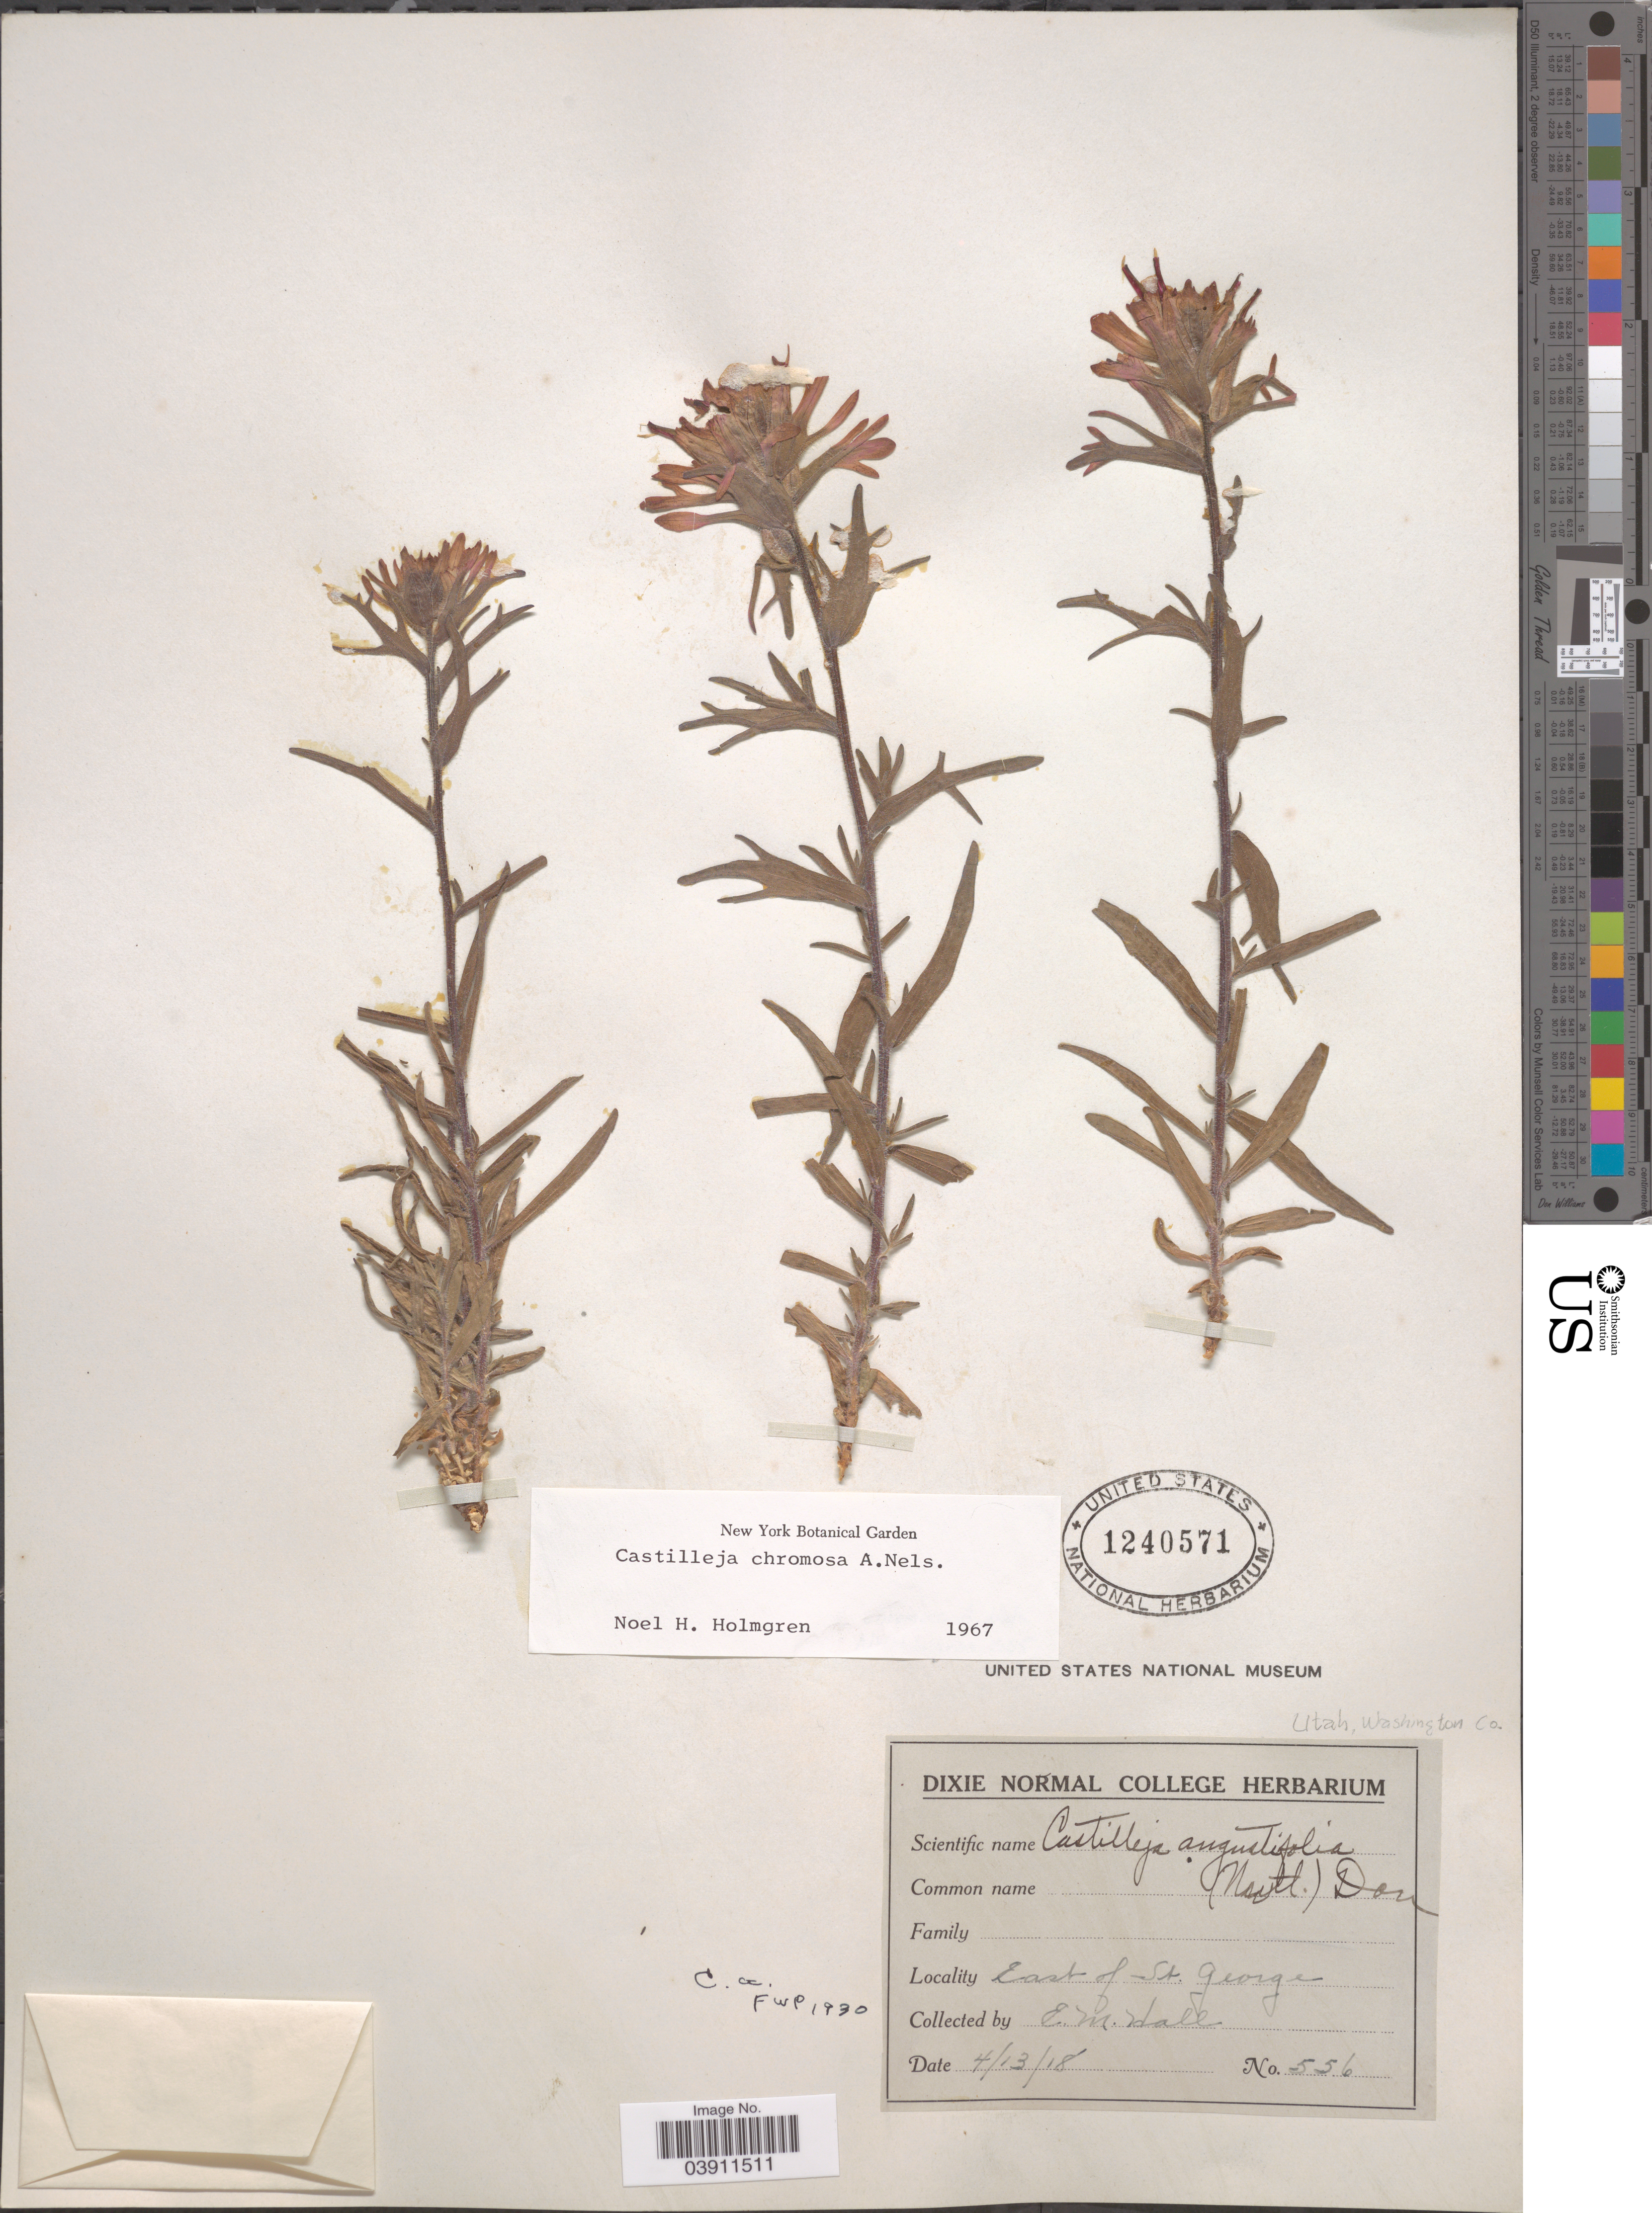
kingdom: Plantae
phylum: Tracheophyta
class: Magnoliopsida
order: Lamiales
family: Orobanchaceae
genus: Castilleja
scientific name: Castilleja chromosa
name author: A. Nelson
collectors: E. Hall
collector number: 556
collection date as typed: Transcribed d/m/y: 13/4/18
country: United States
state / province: Utah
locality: Washington Co. East of St. George.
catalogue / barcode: US 1240571